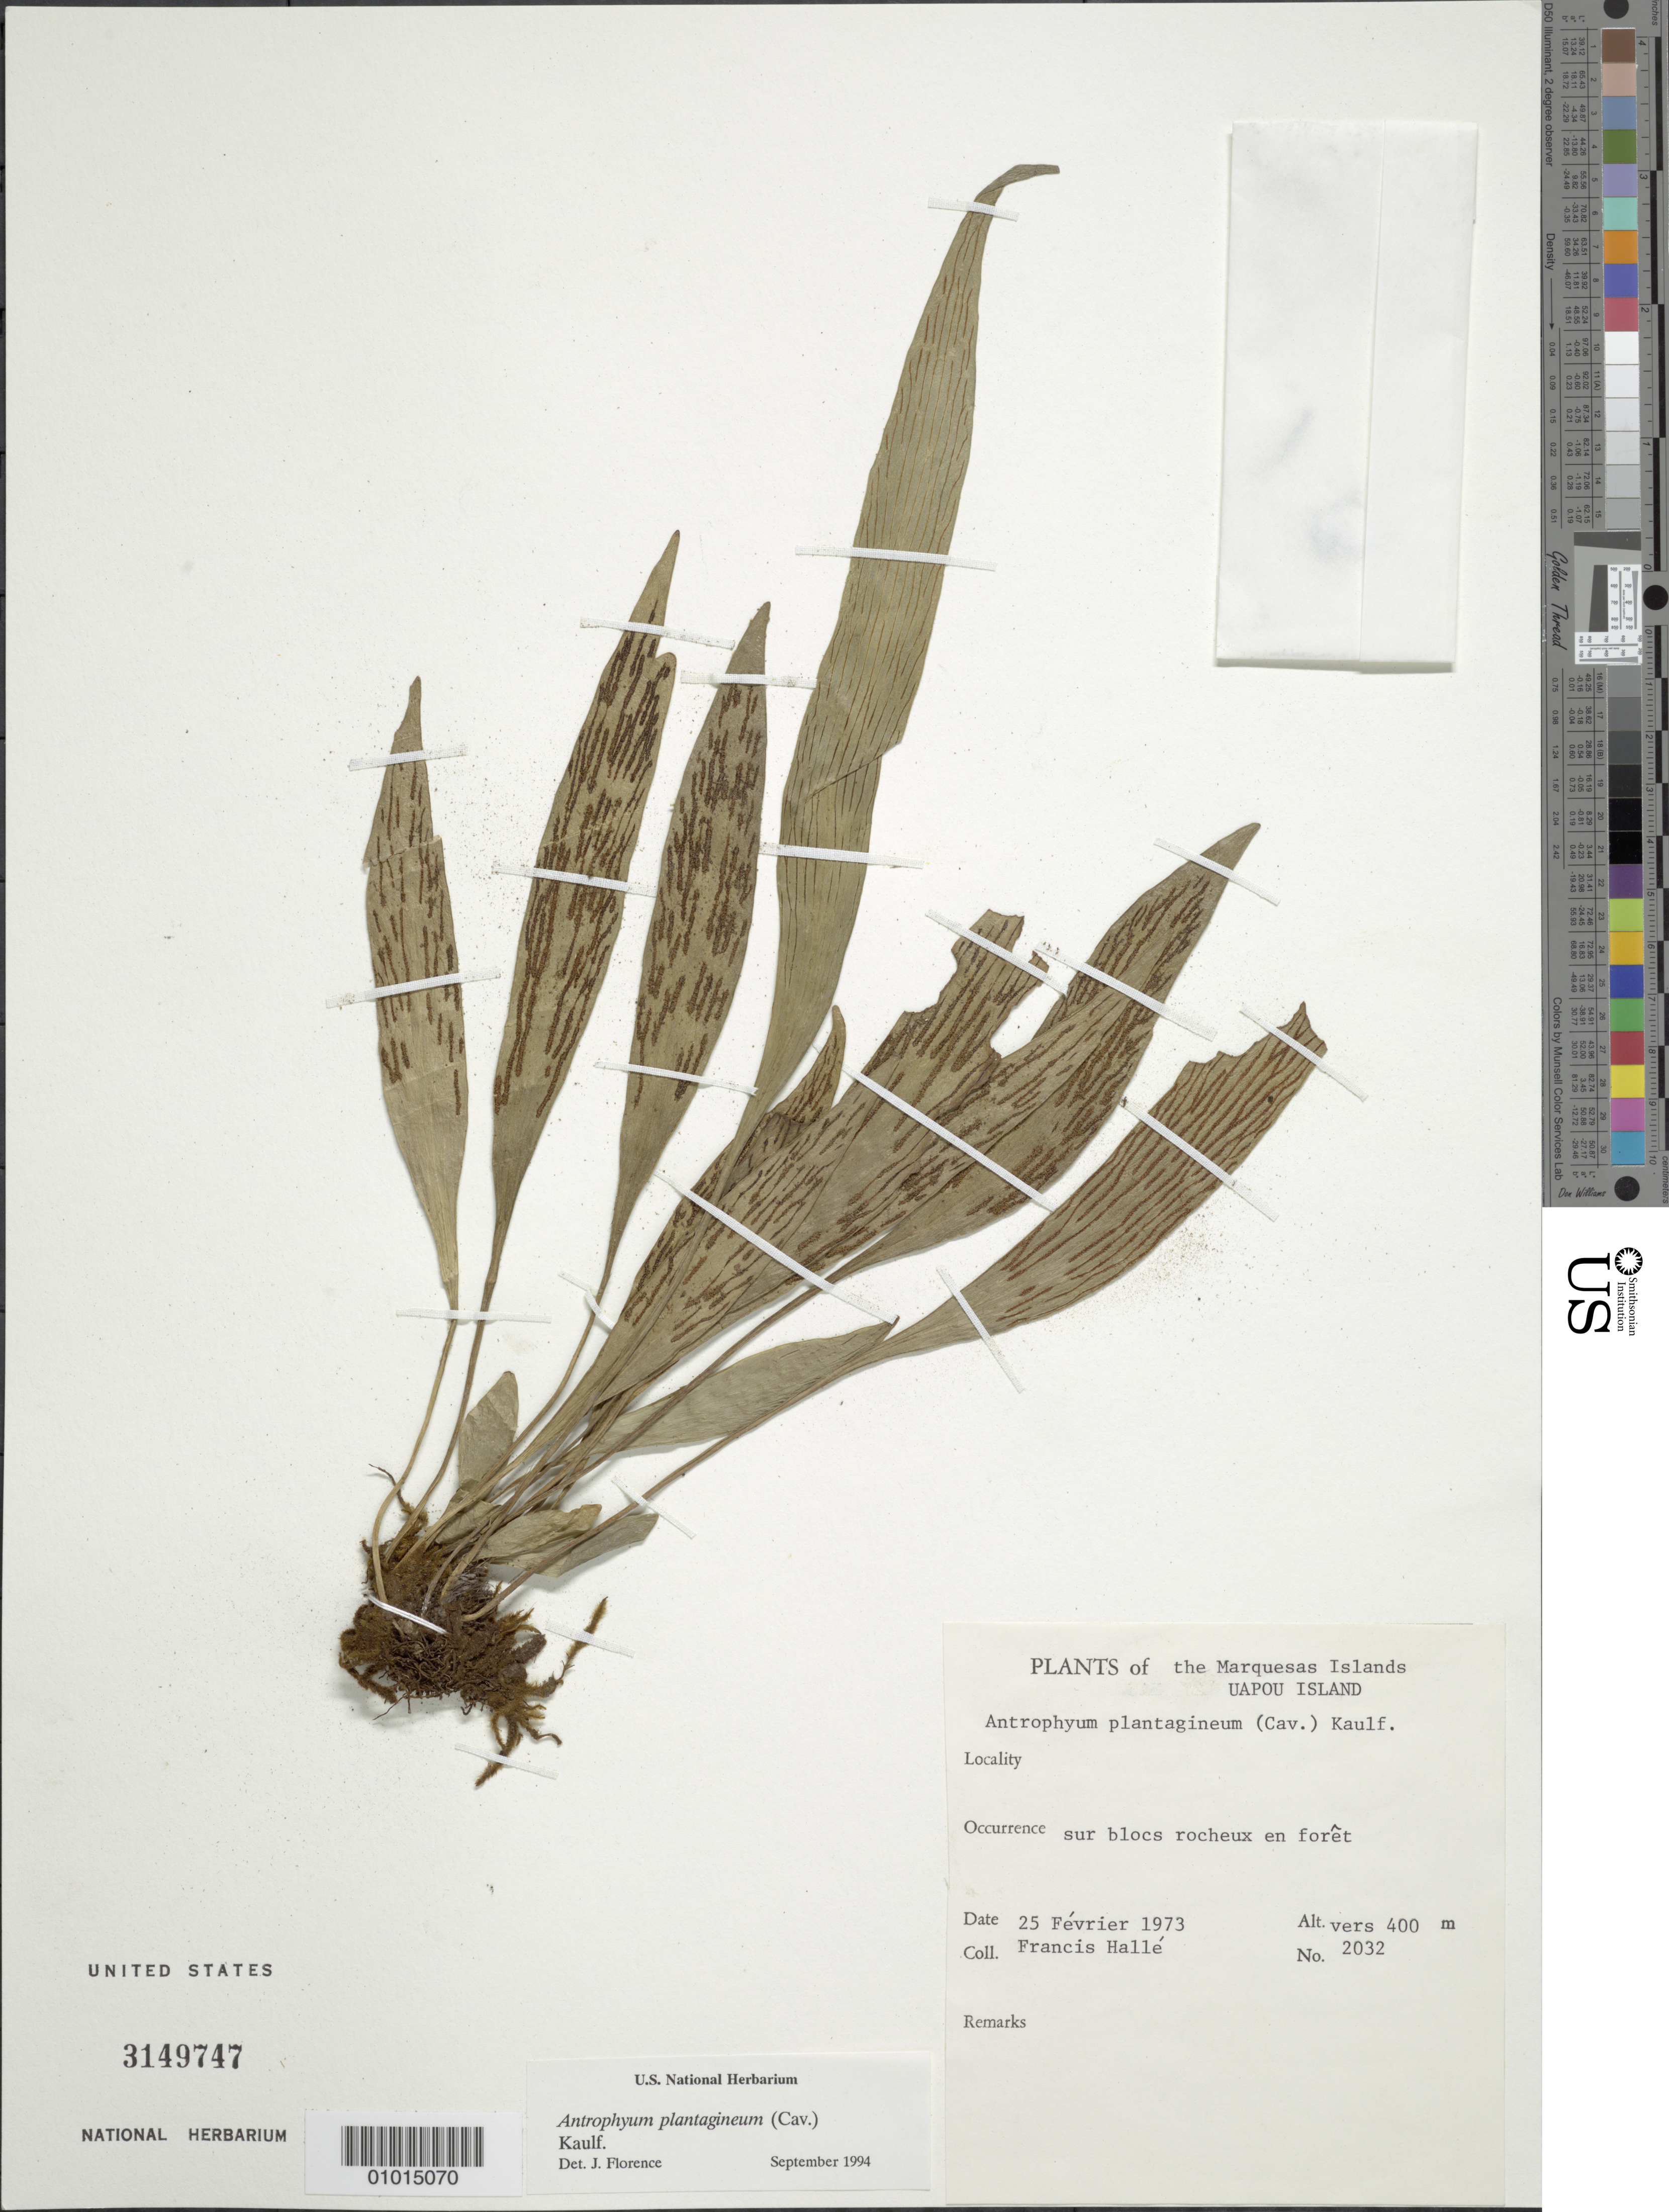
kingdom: Plantae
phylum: Tracheophyta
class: Polypodiopsida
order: Polypodiales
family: Pteridaceae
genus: Antrophyum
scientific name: Antrophyum plantagineum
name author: (Cav.) Kaulf.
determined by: Florence, J.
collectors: F. Hallé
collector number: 2032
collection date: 1973-02-25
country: French Polynesia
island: Ua Pou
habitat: Sur blocs rocheux en forêt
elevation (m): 400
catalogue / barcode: US 3149747